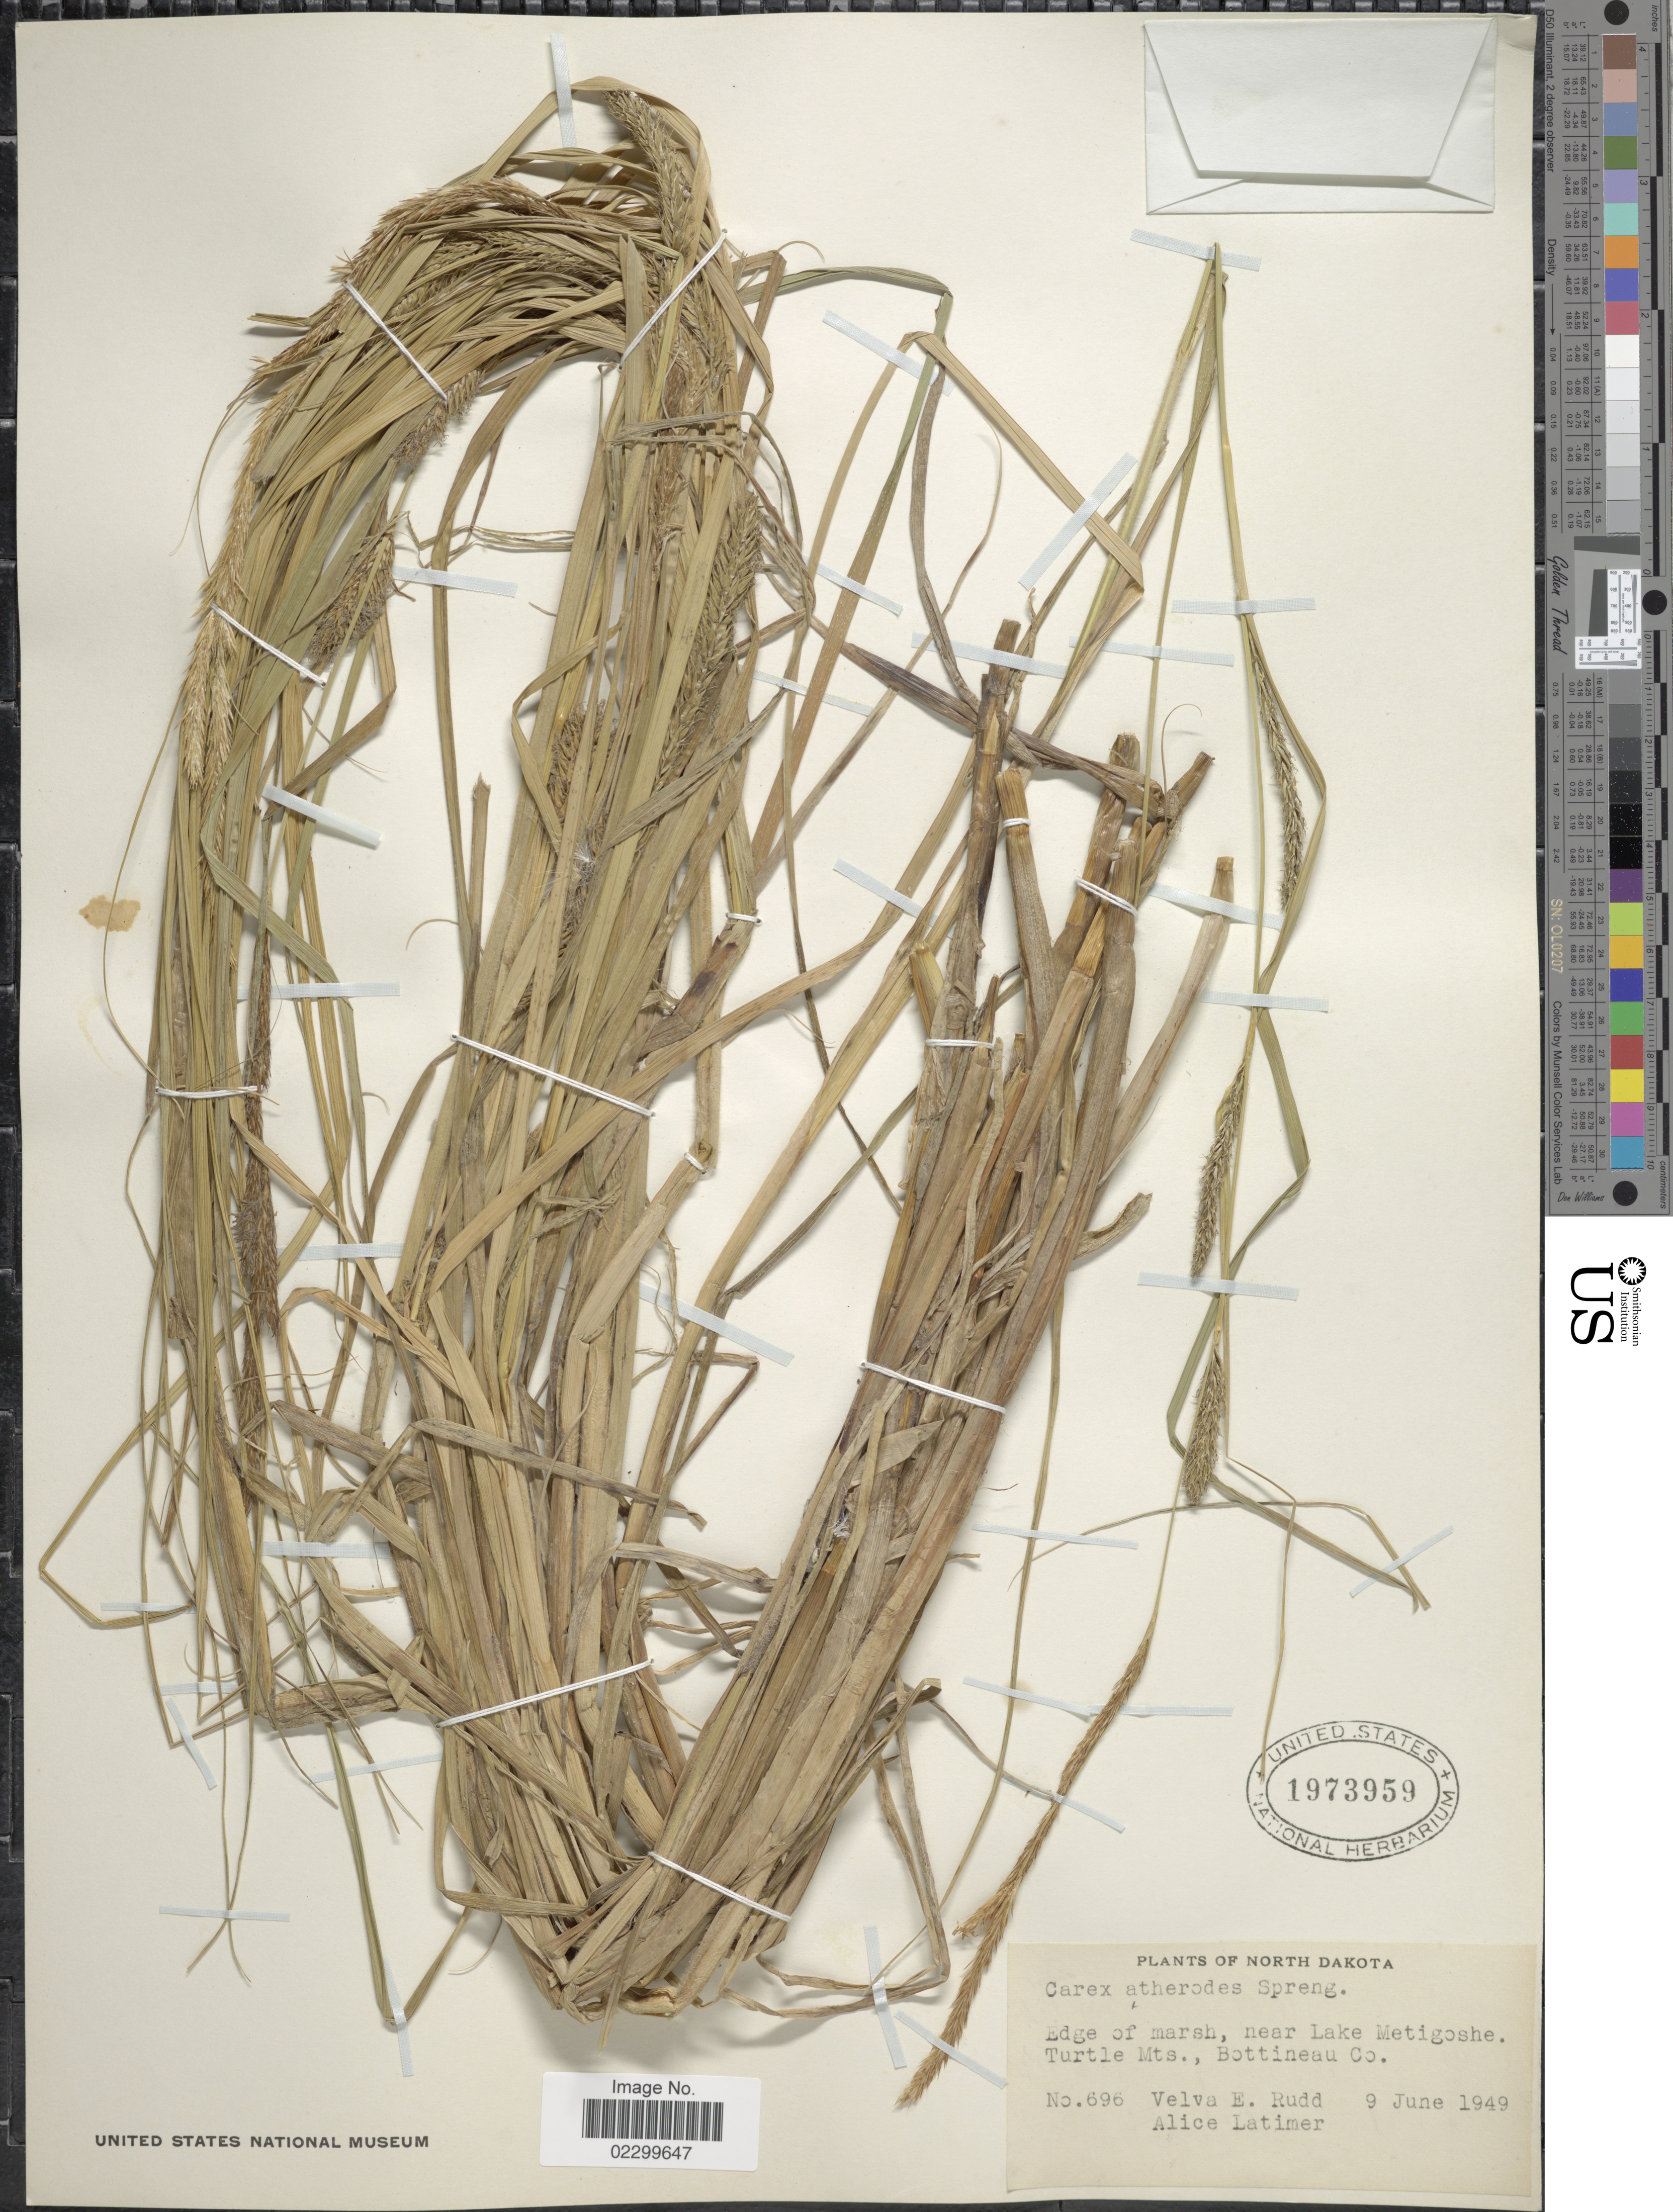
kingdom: Plantae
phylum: Tracheophyta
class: Liliopsida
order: Poales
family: Cyperaceae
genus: Carex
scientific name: Carex atherodes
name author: Spreng.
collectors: V. E. Rudd & A. Latimer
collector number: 696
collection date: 1949-06-09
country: United States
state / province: North Dakota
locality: Edge of marsh, near Lake Metigoshe, Turtle Mts., Bottineau Co.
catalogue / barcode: US 1973959